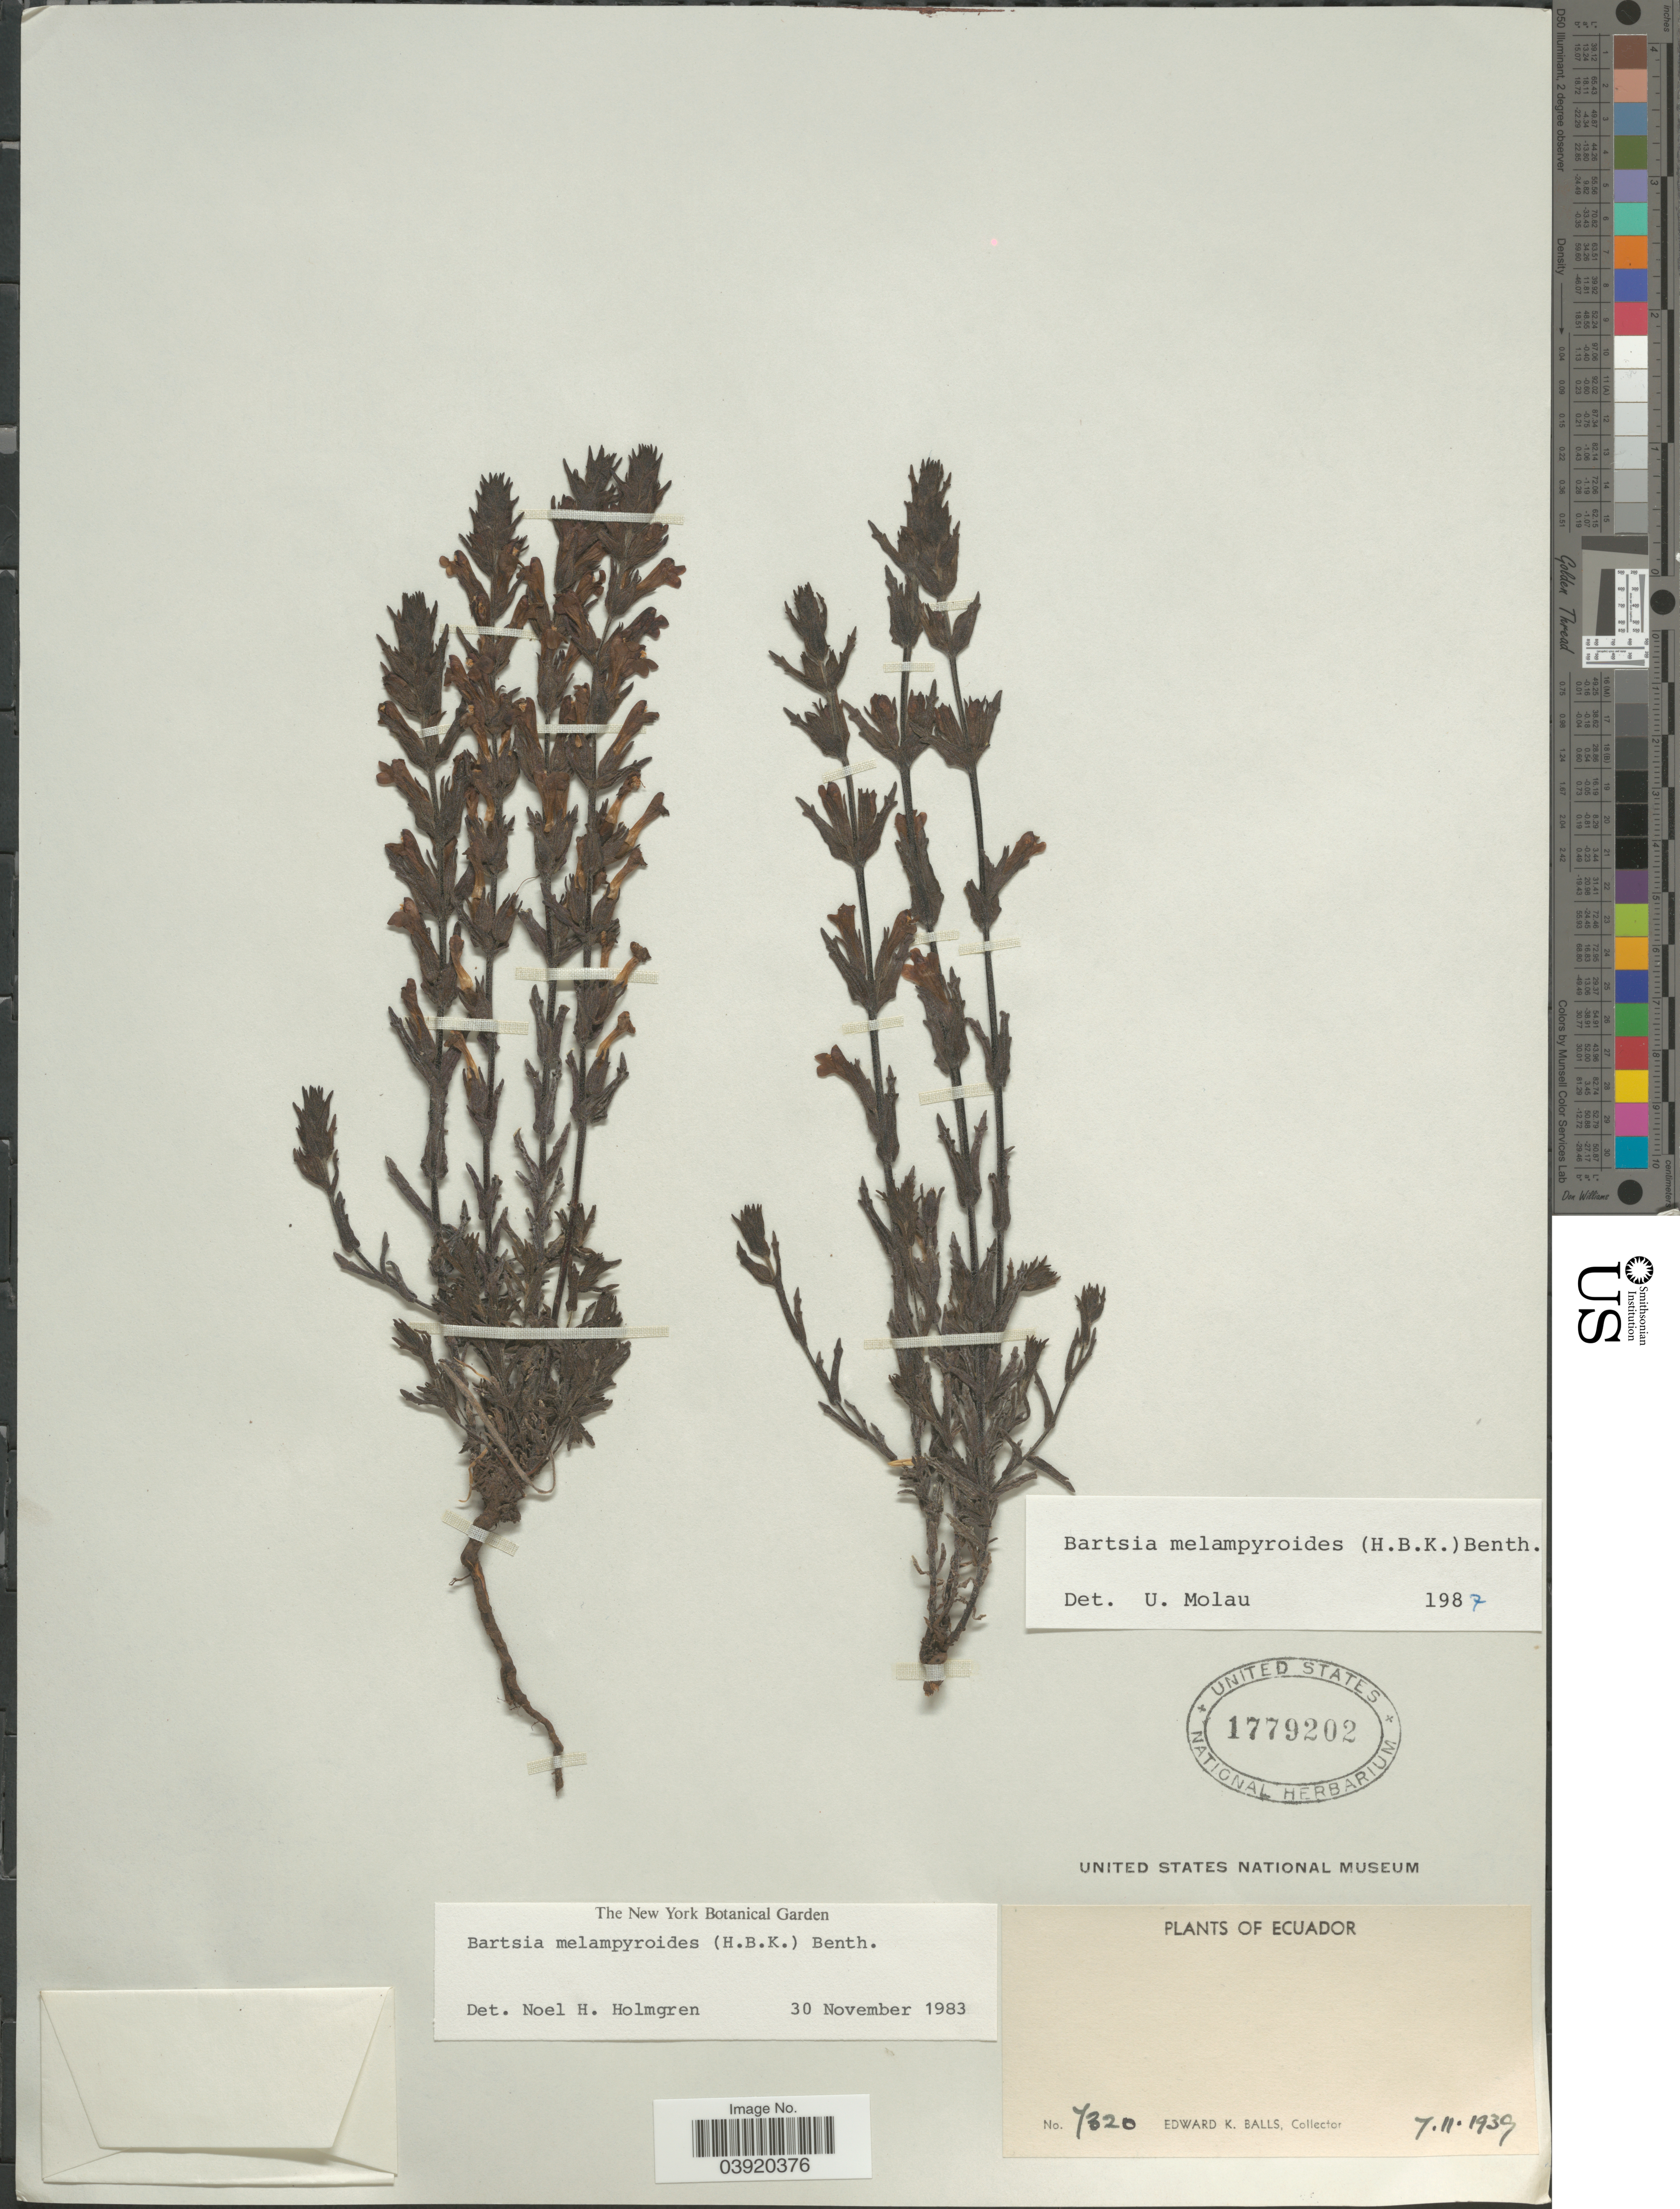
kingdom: Plantae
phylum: Tracheophyta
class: Magnoliopsida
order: Lamiales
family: Orobanchaceae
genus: Bartsia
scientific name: Bartsia melampyroides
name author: (Kunth) Benth.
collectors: E. K. Balls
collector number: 7320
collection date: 1939-11-07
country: Ecuador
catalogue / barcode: US 1779202